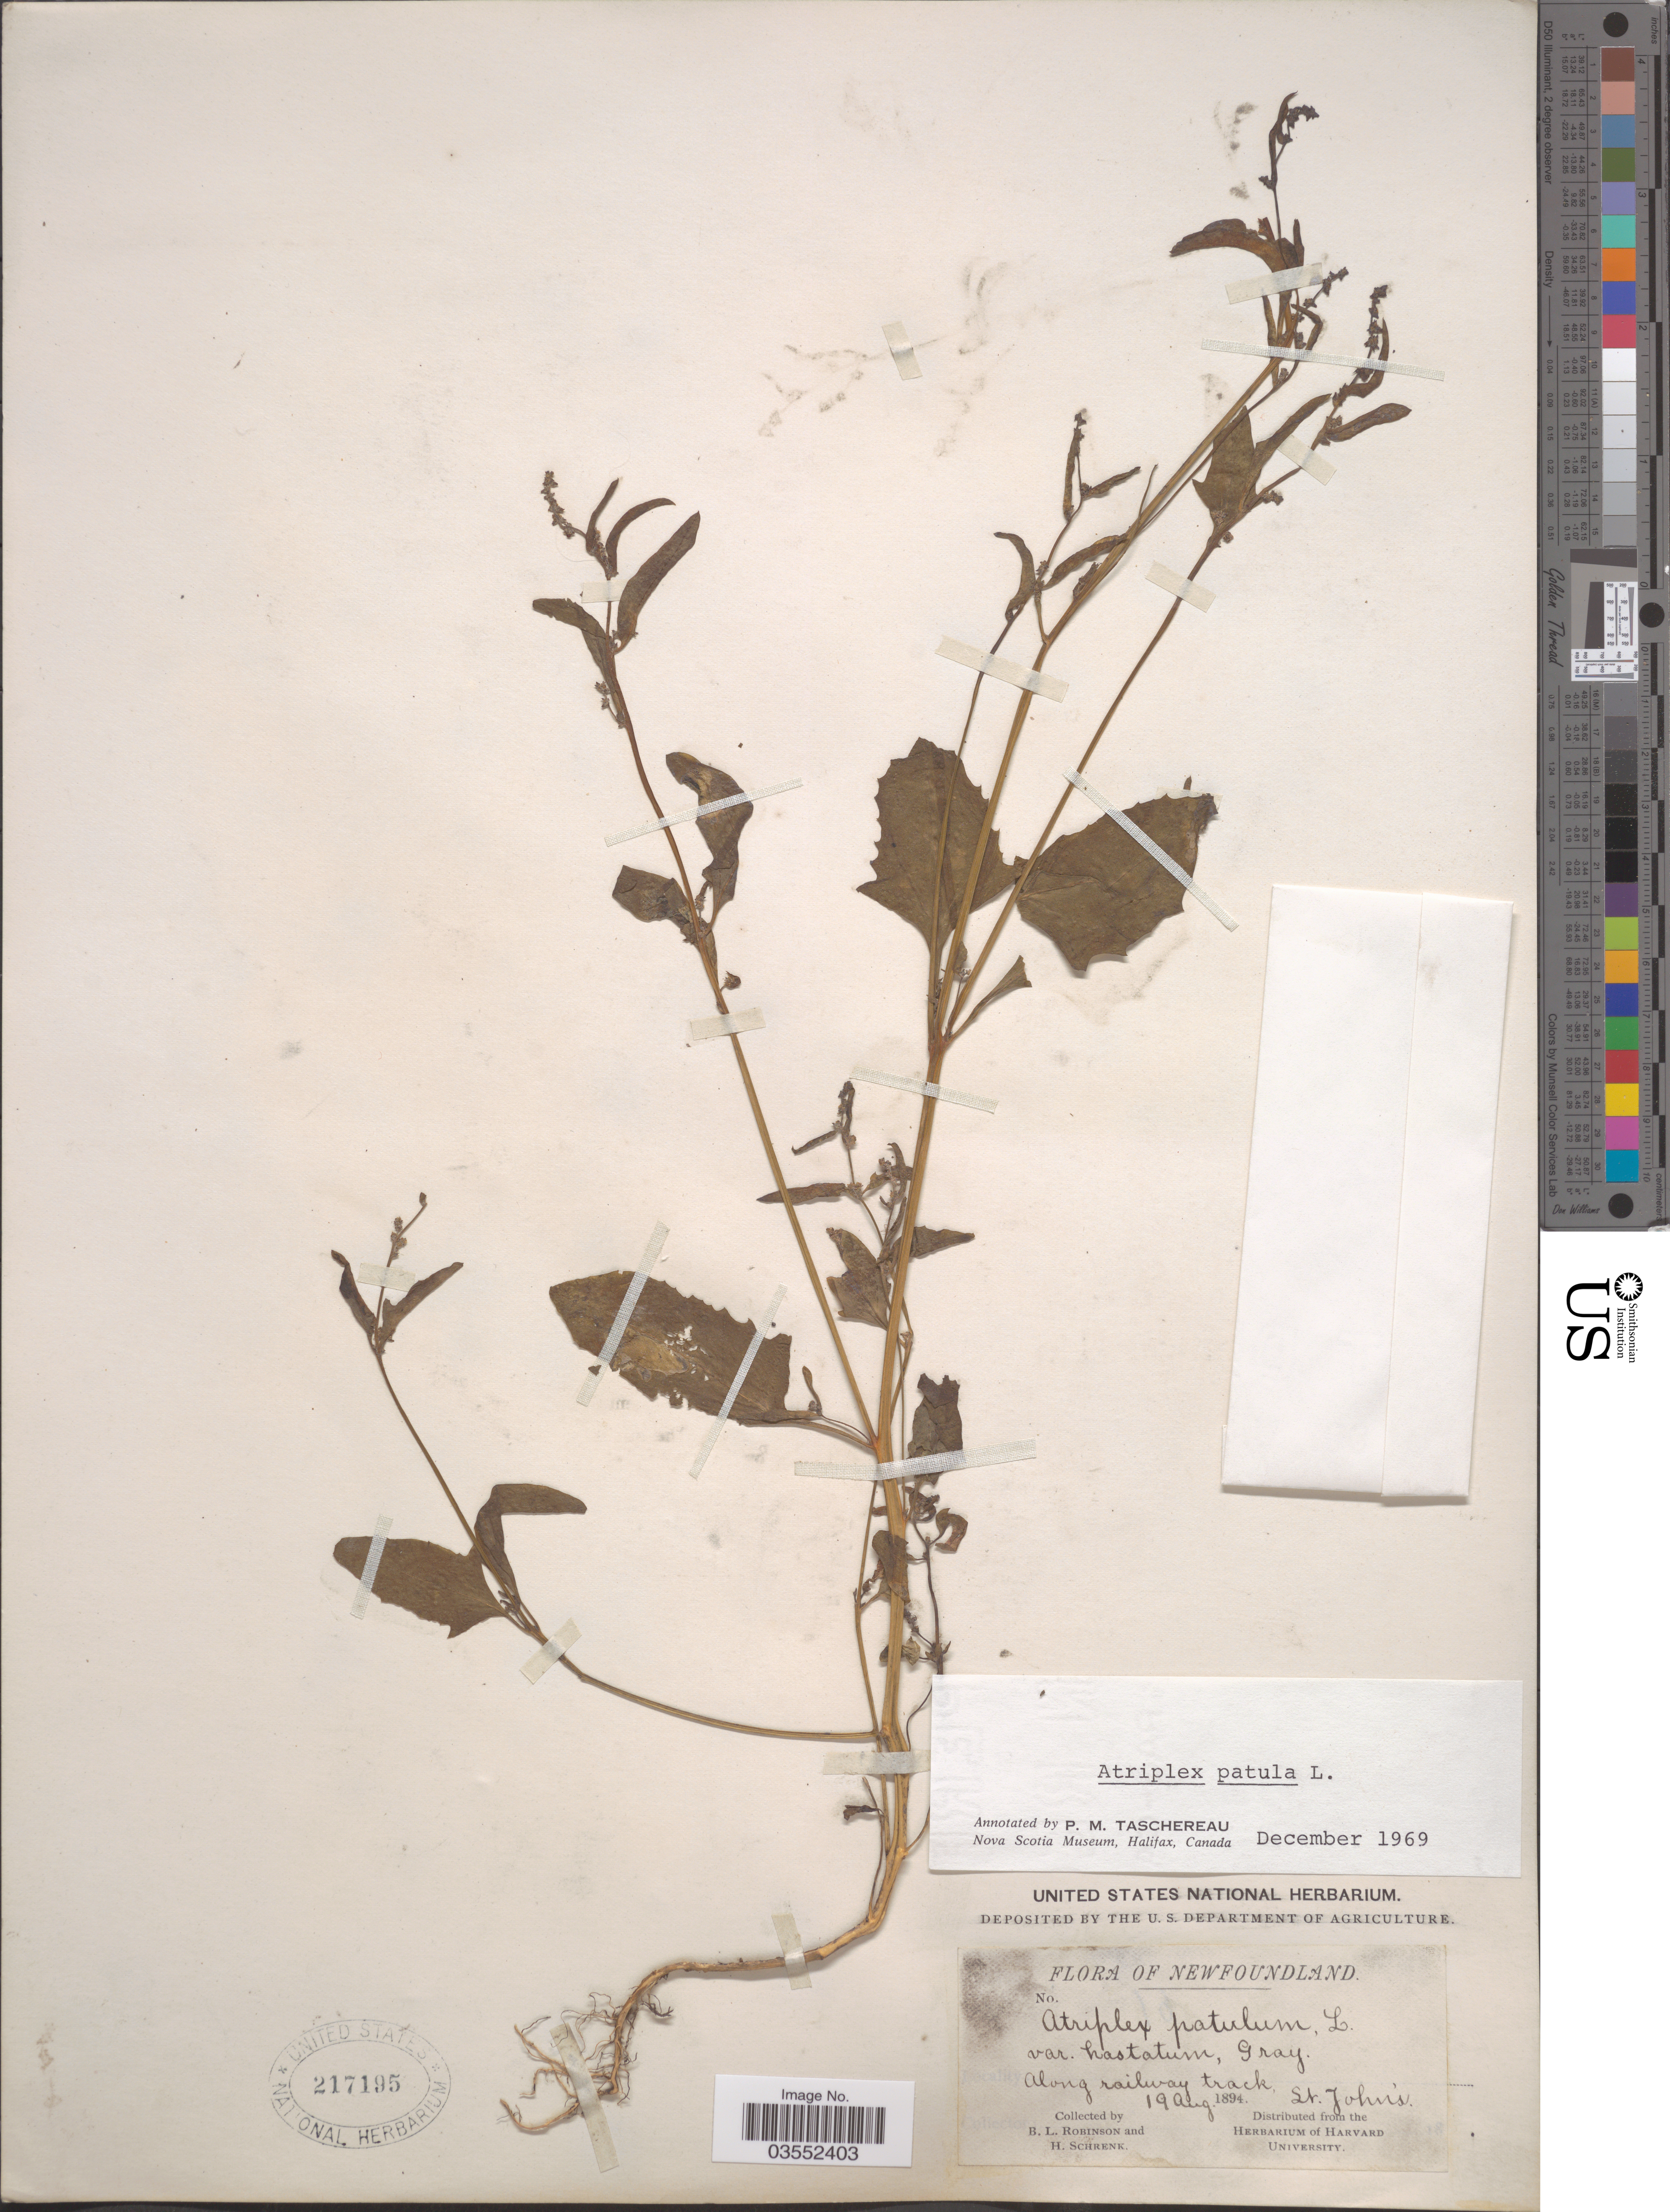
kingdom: Plantae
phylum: Tracheophyta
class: Magnoliopsida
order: Caryophyllales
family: Amaranthaceae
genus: Atriplex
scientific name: Atriplex patula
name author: L.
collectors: B. L. Robinson & H. Schrenk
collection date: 1894-08-19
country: Canada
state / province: Newfoundland and Labrador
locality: Along railway track. St. John's.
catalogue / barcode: US 217195